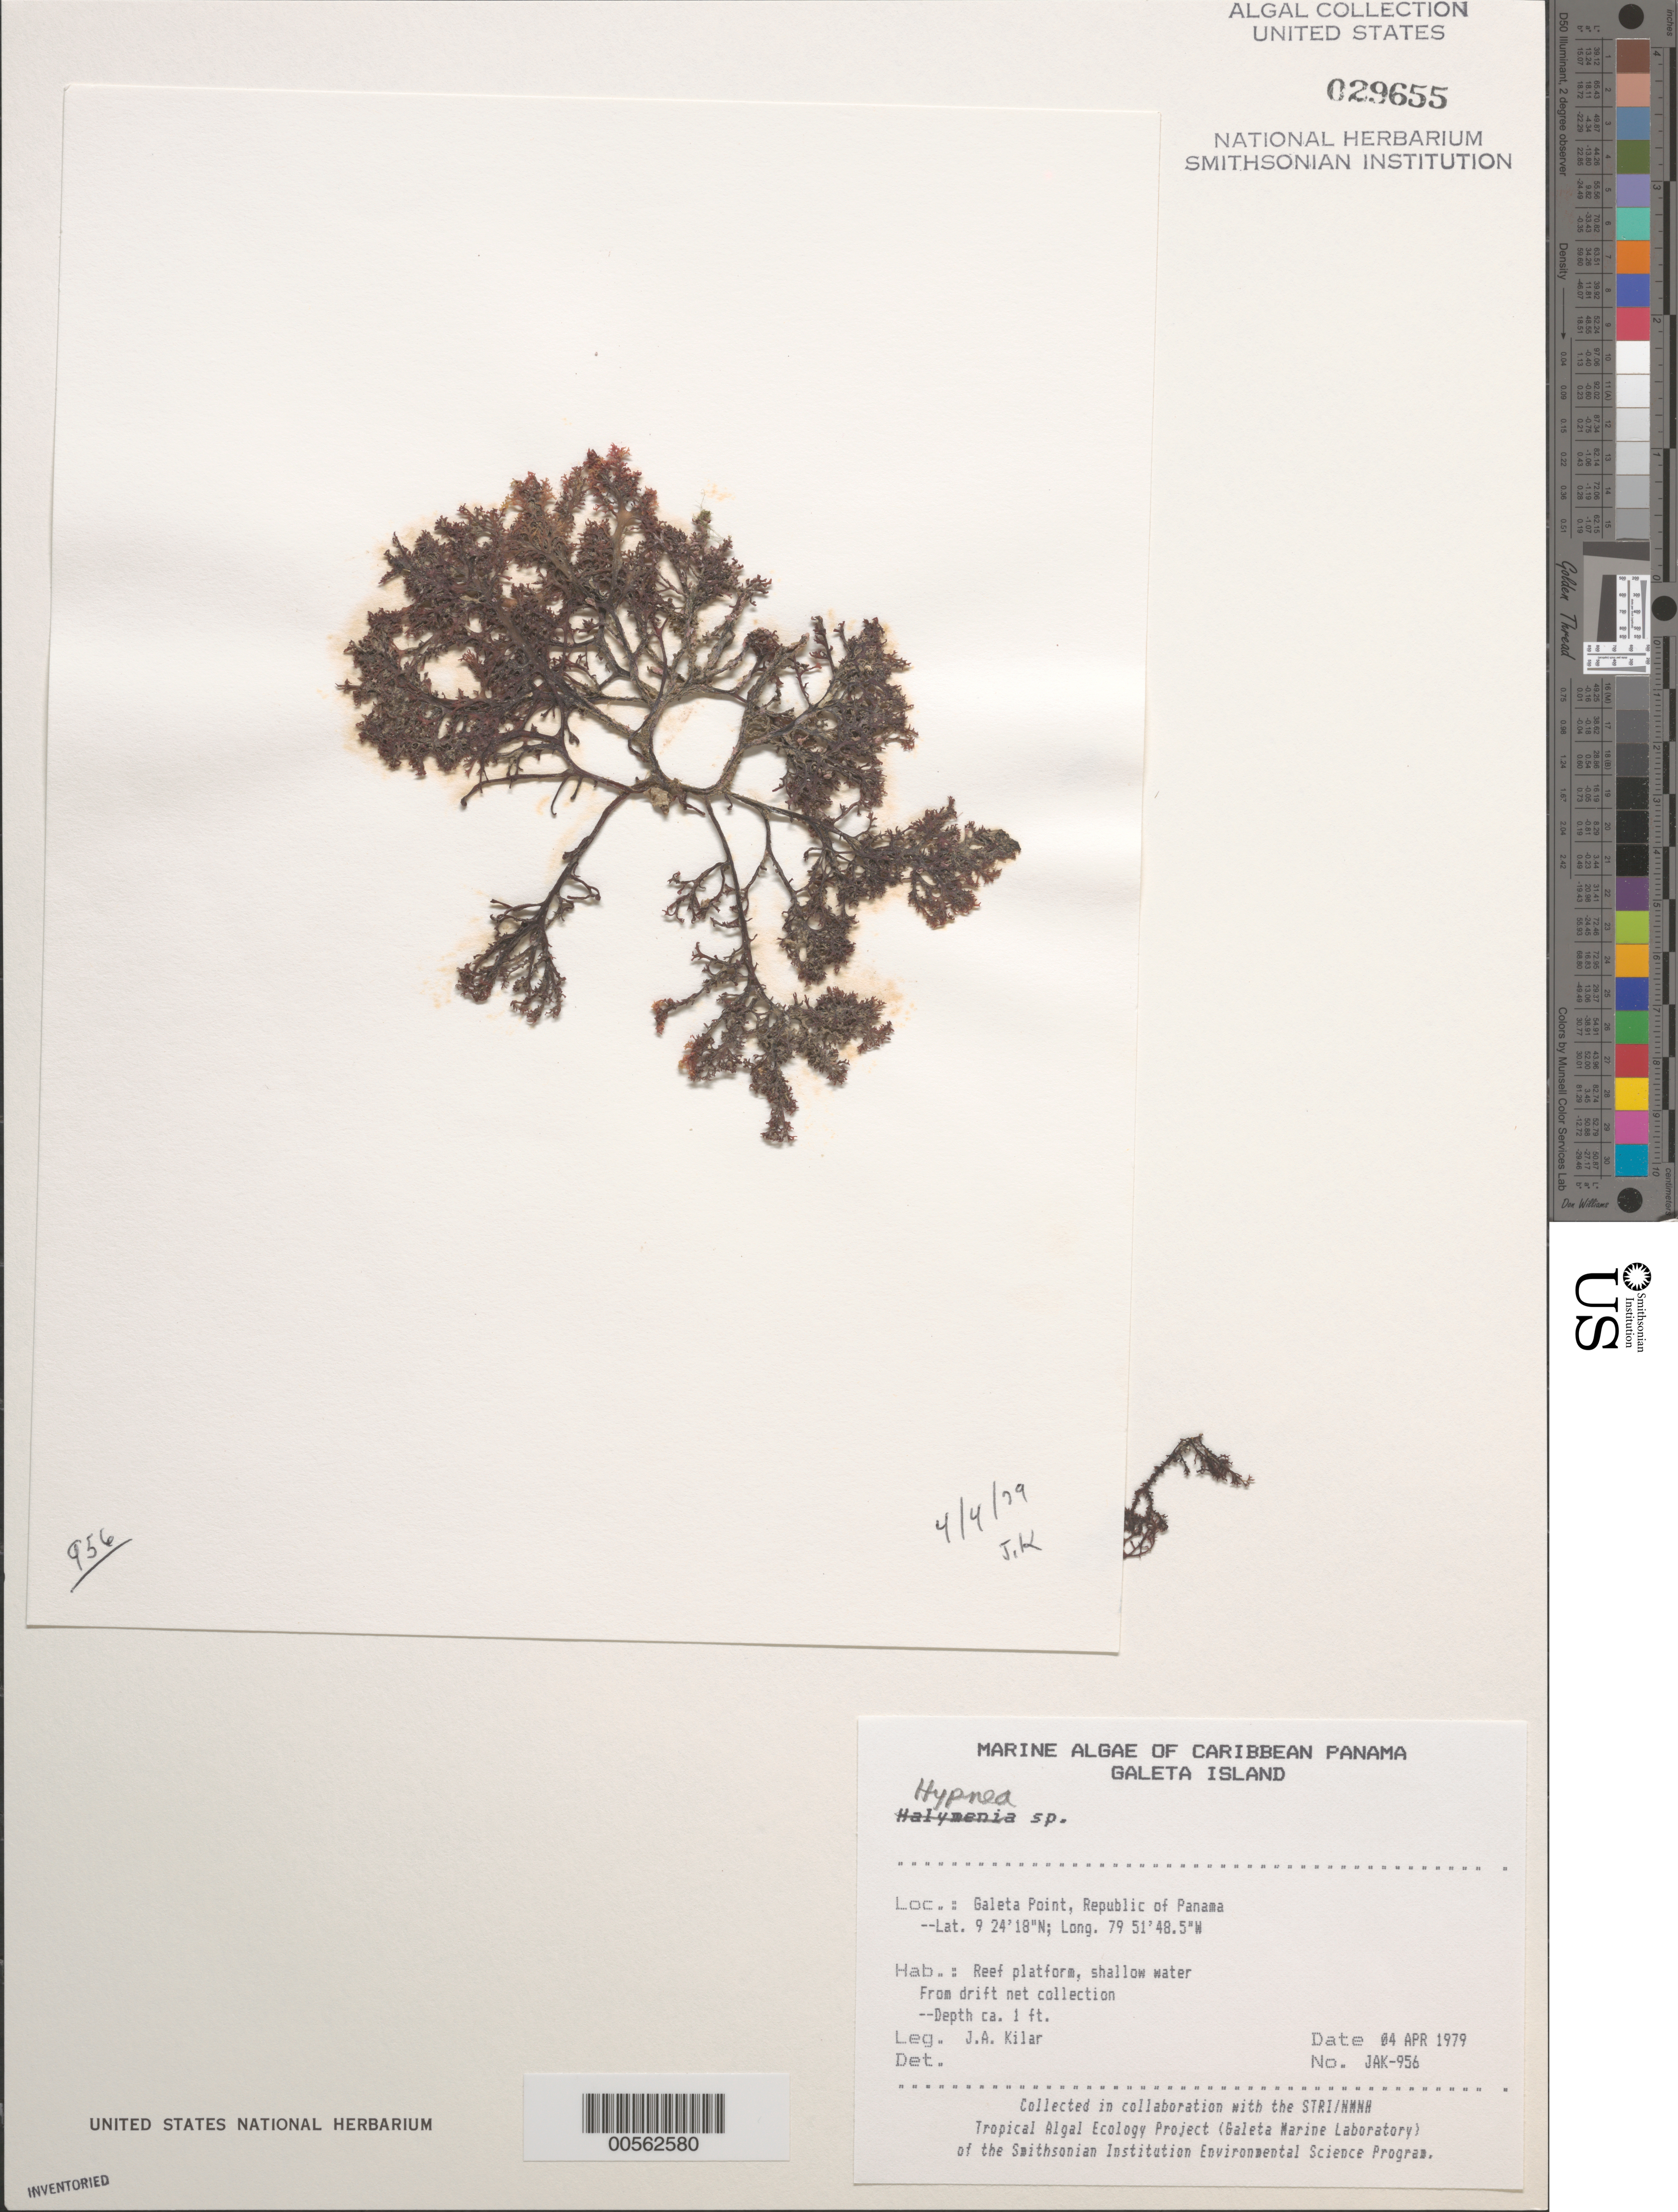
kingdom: Plantae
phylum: Rhodophyta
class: Florideophyceae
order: Gigartinales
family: Cystocloniaceae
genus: Hypnea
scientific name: Hypnea sp.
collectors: J. A. Kilar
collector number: JAK-956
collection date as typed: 04 Apr 1979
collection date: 1979-04-04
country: Panama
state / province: Colón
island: Galeta Island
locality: Galeta Point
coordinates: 9 24' 18" N, 79 51' 48.5" W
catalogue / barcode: US 29655